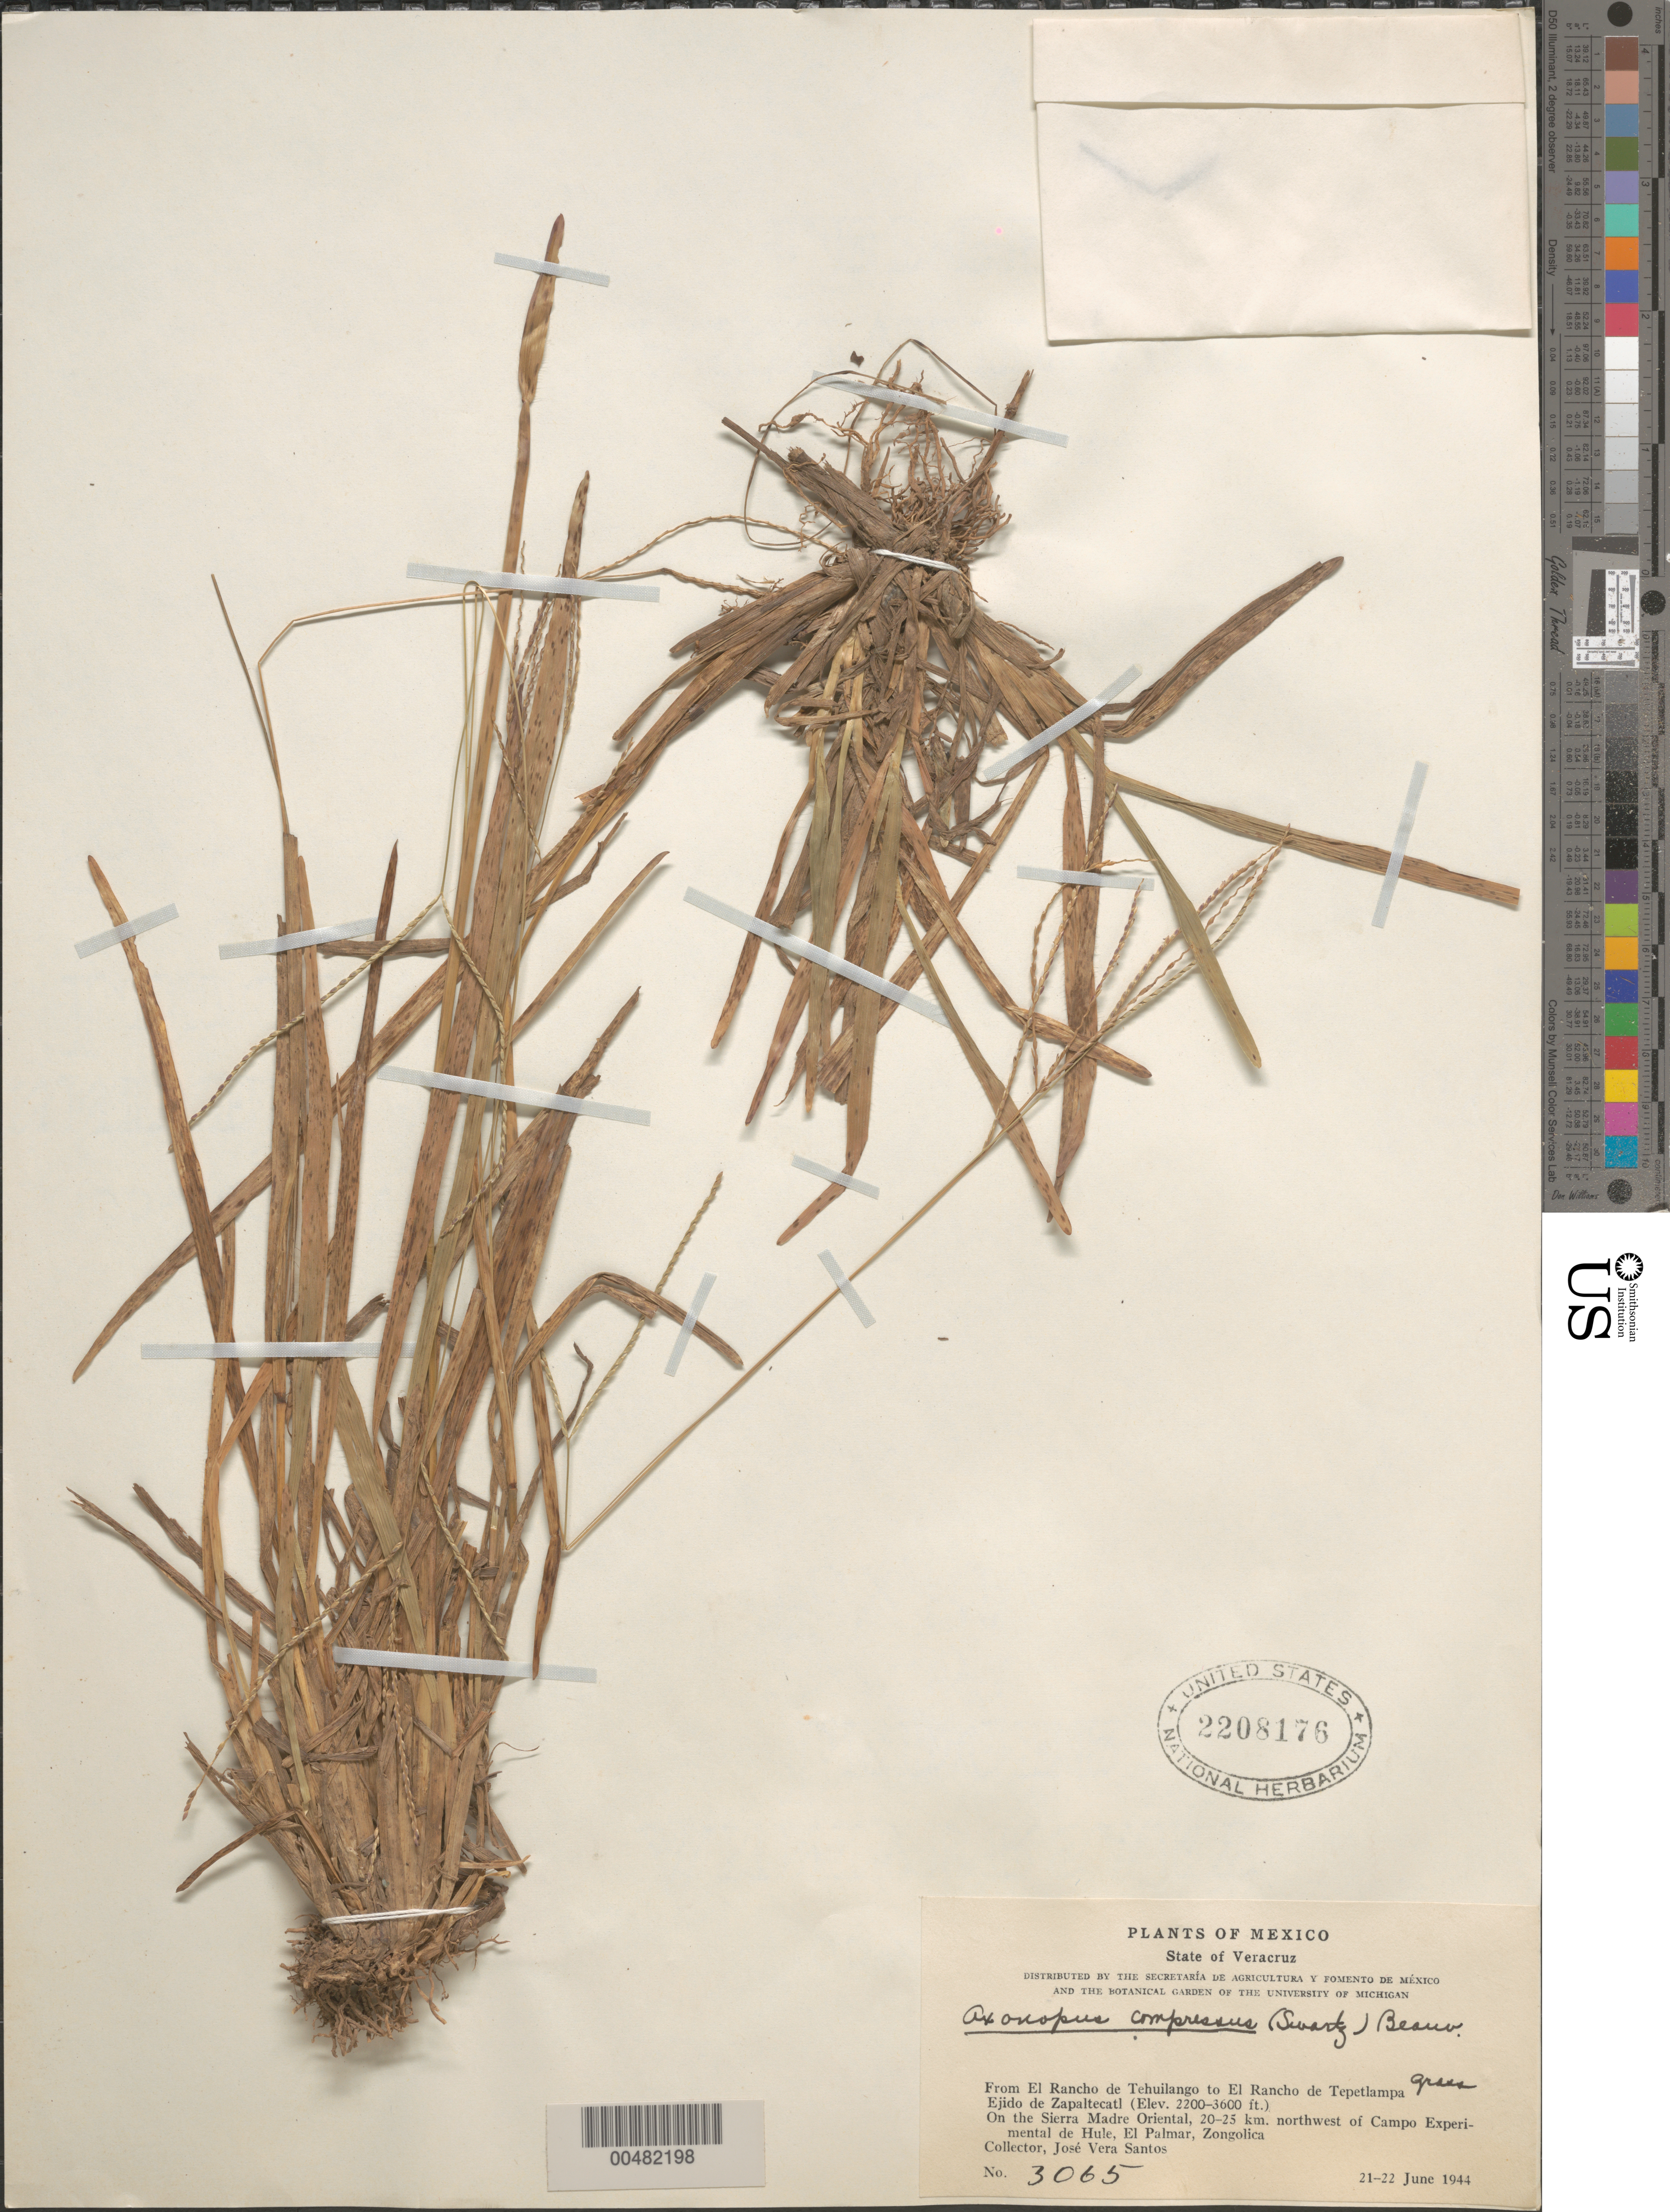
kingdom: Plantae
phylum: Tracheophyta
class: Liliopsida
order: Poales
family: Poaceae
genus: Axonopus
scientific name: Axonopus compressus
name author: (Sw.) P. Beauv.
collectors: J. V. Santos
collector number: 3065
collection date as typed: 21 Jun 1944 to 22 Jun 1944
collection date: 1944-06-21/1944-06-22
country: Mexico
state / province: Veracruz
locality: From El Rancho de Tehuilango to El Rancho de Tepetlampa, Ejido de Zapaltecatl, on the Sierra Madre Oriental, 20-25 km NW of...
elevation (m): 671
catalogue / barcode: US 2208176